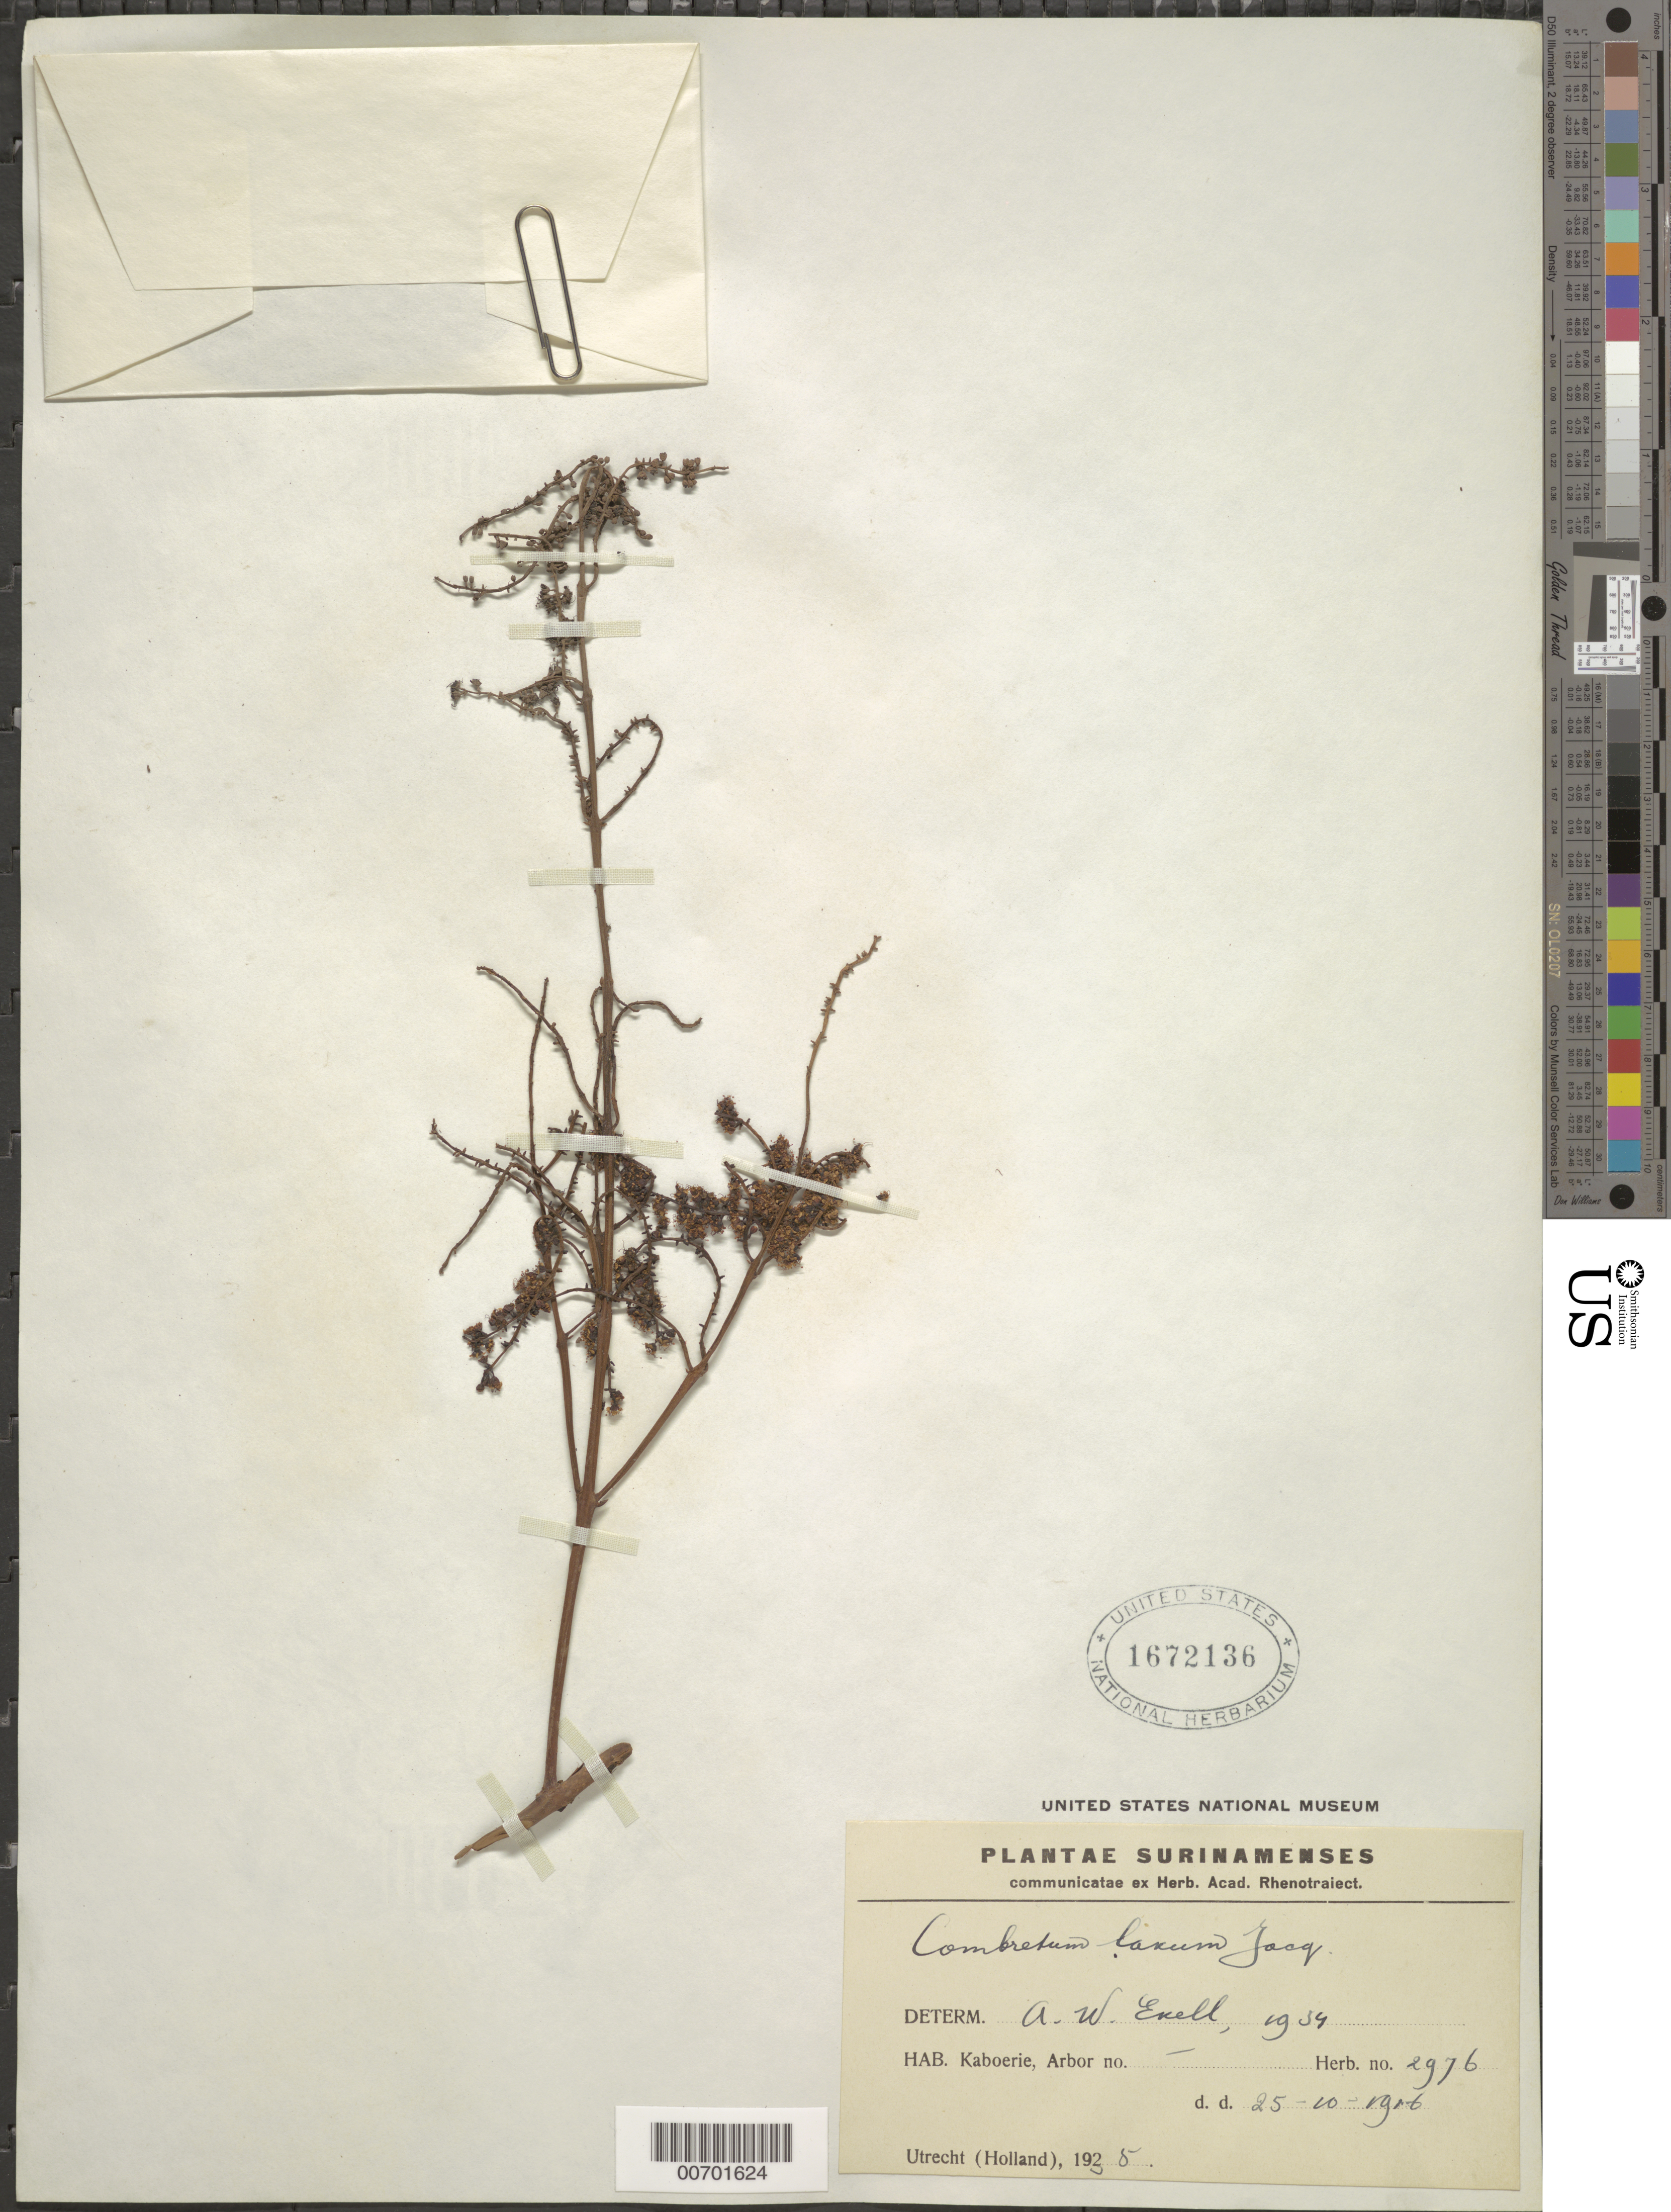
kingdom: Plantae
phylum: Tracheophyta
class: Magnoliopsida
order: Myrtales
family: Combretaceae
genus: Combretum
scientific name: Combretum laxum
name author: Jacq.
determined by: Exell, A. W.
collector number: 2976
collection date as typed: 25-Oct-16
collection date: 1916-10-25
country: Suriname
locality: Kaboerie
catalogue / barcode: US 1672136